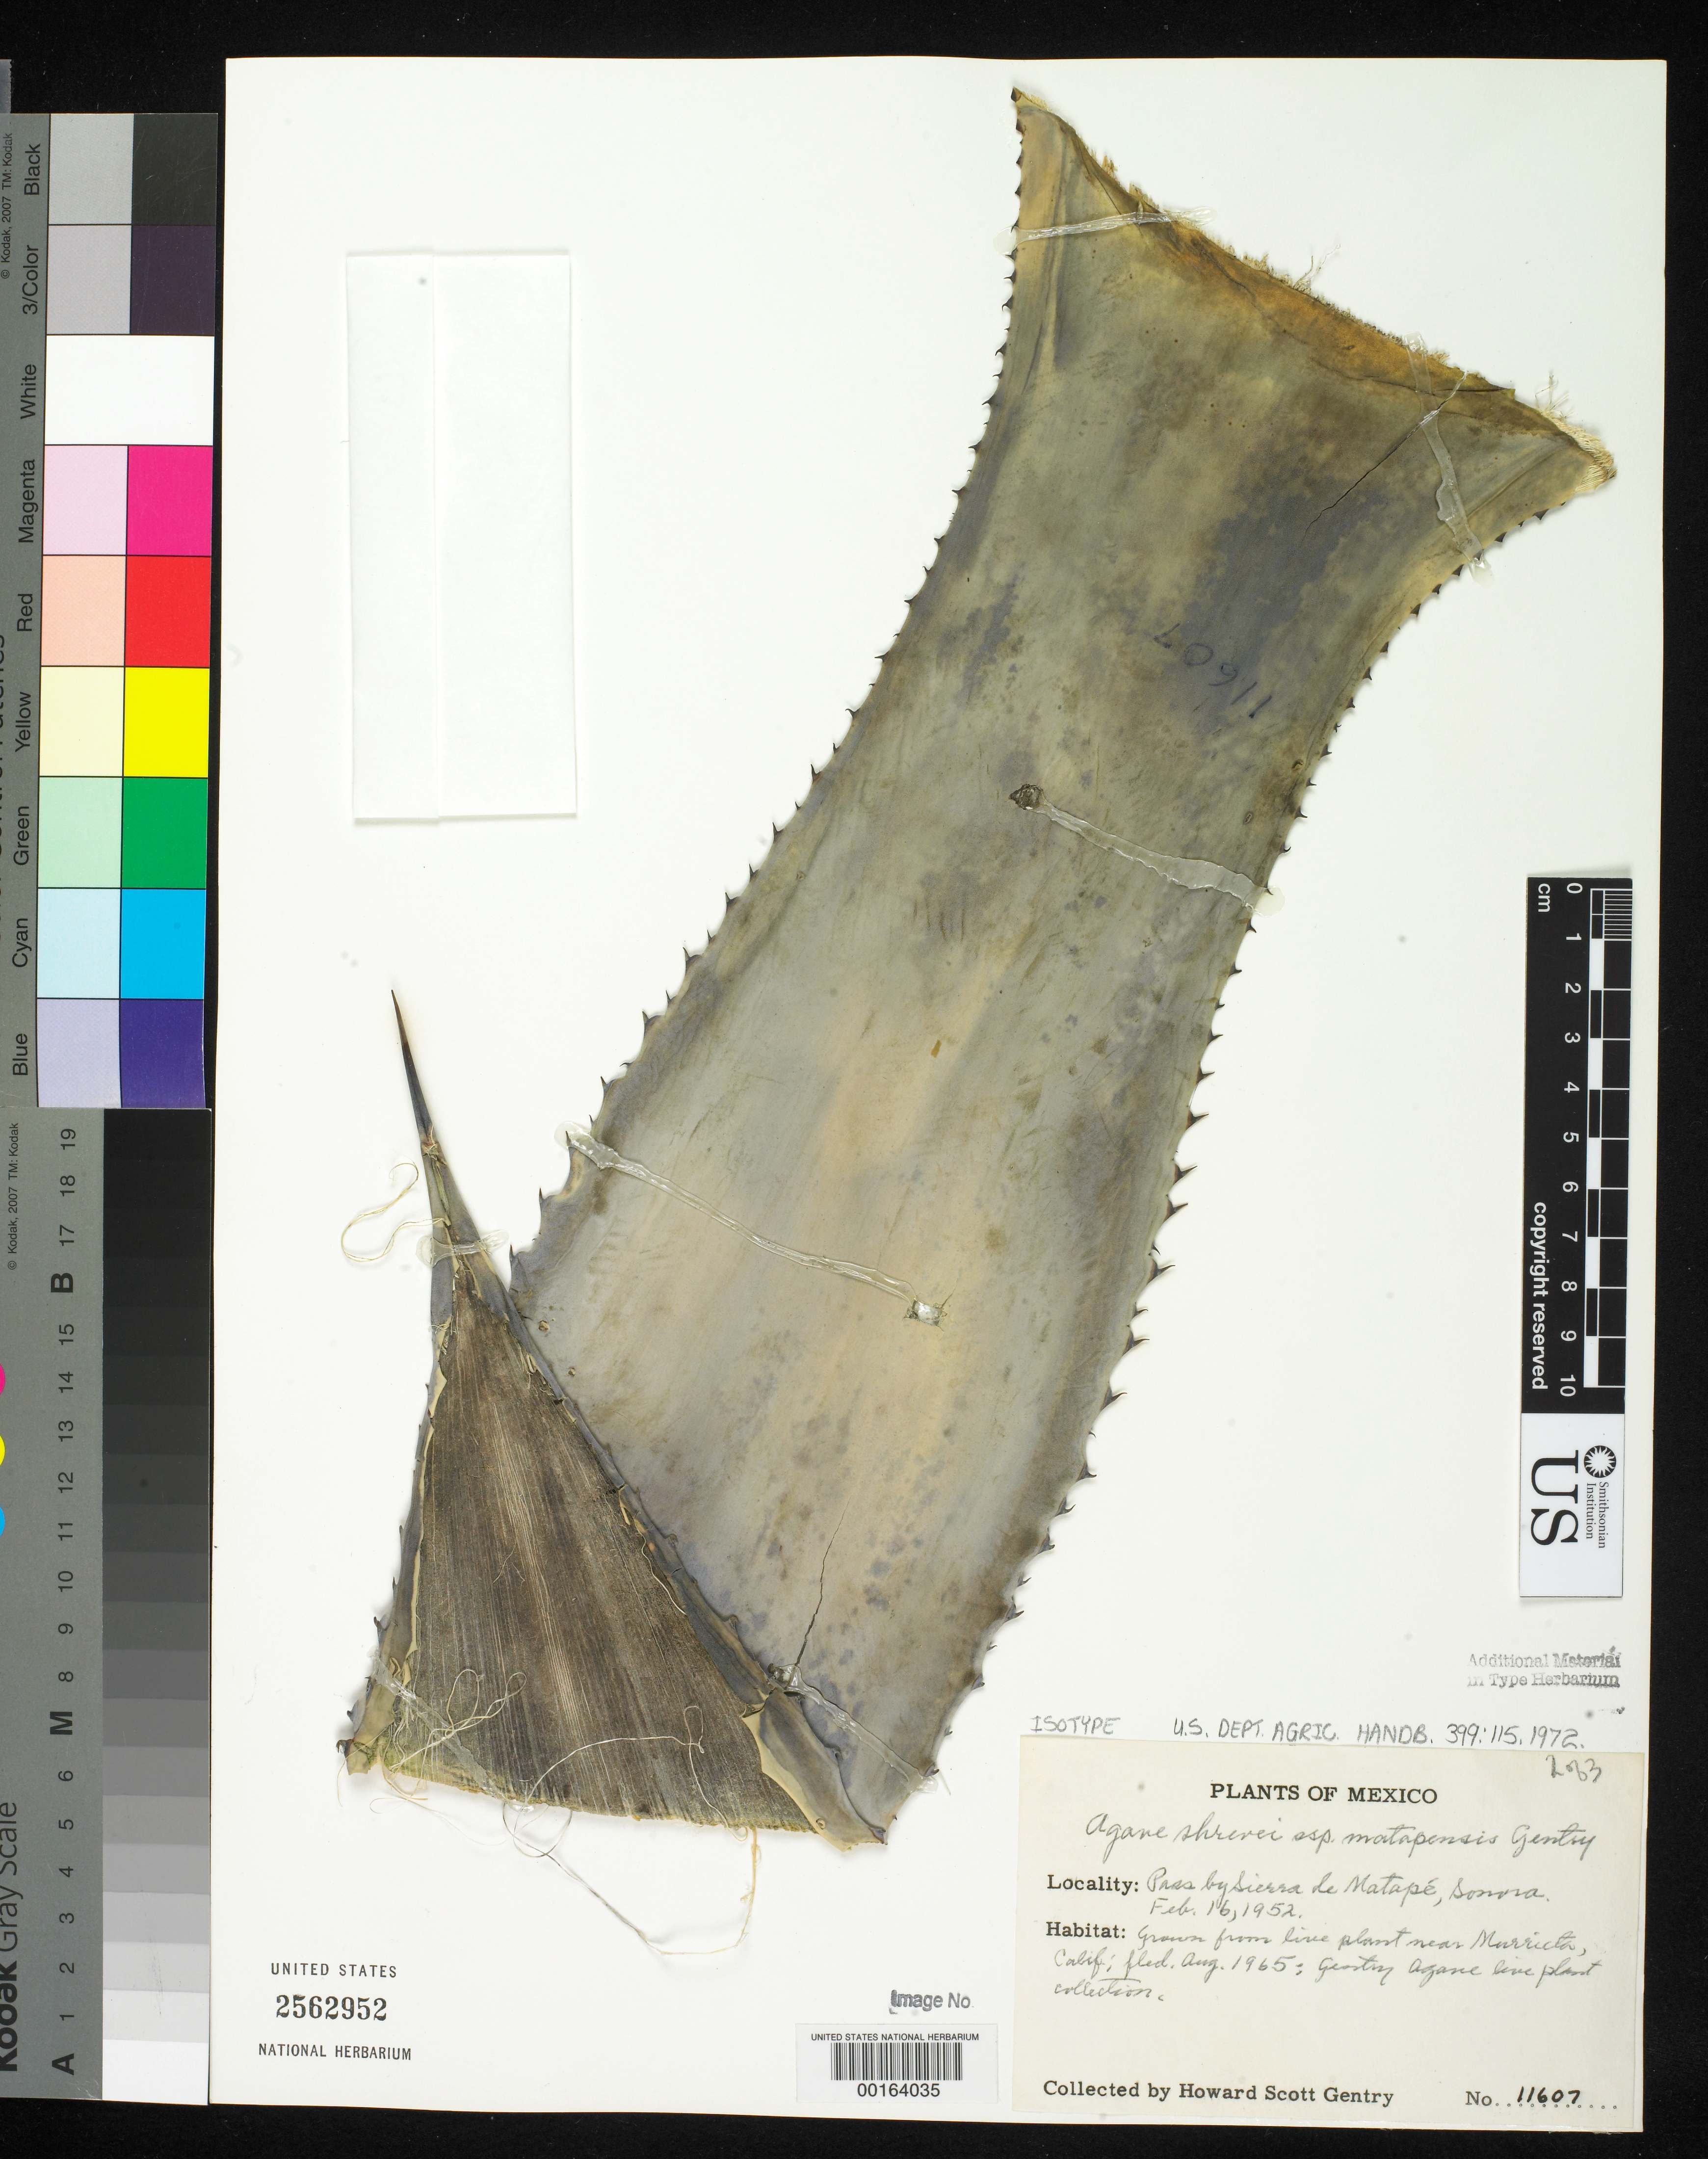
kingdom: Plantae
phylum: Tracheophyta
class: Liliopsida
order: Asparagales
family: Asparagaceae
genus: Agave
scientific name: Agave shrevei subsp. matapensis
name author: Gentry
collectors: H. S. Gentry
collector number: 11607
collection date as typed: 16 Feb 1952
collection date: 1952-02-16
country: Mexico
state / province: Sonora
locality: Sierra de Matape, N of Matape, Sonora.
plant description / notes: “Grown from live plant near Marricta, Calif.; fled. Aug 1965; Gentry Agave Live Plant Collection." Erroneously annotated as "isotype" but not part of the type collection (holotype collected 16 Feb 1952).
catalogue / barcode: US 2562952